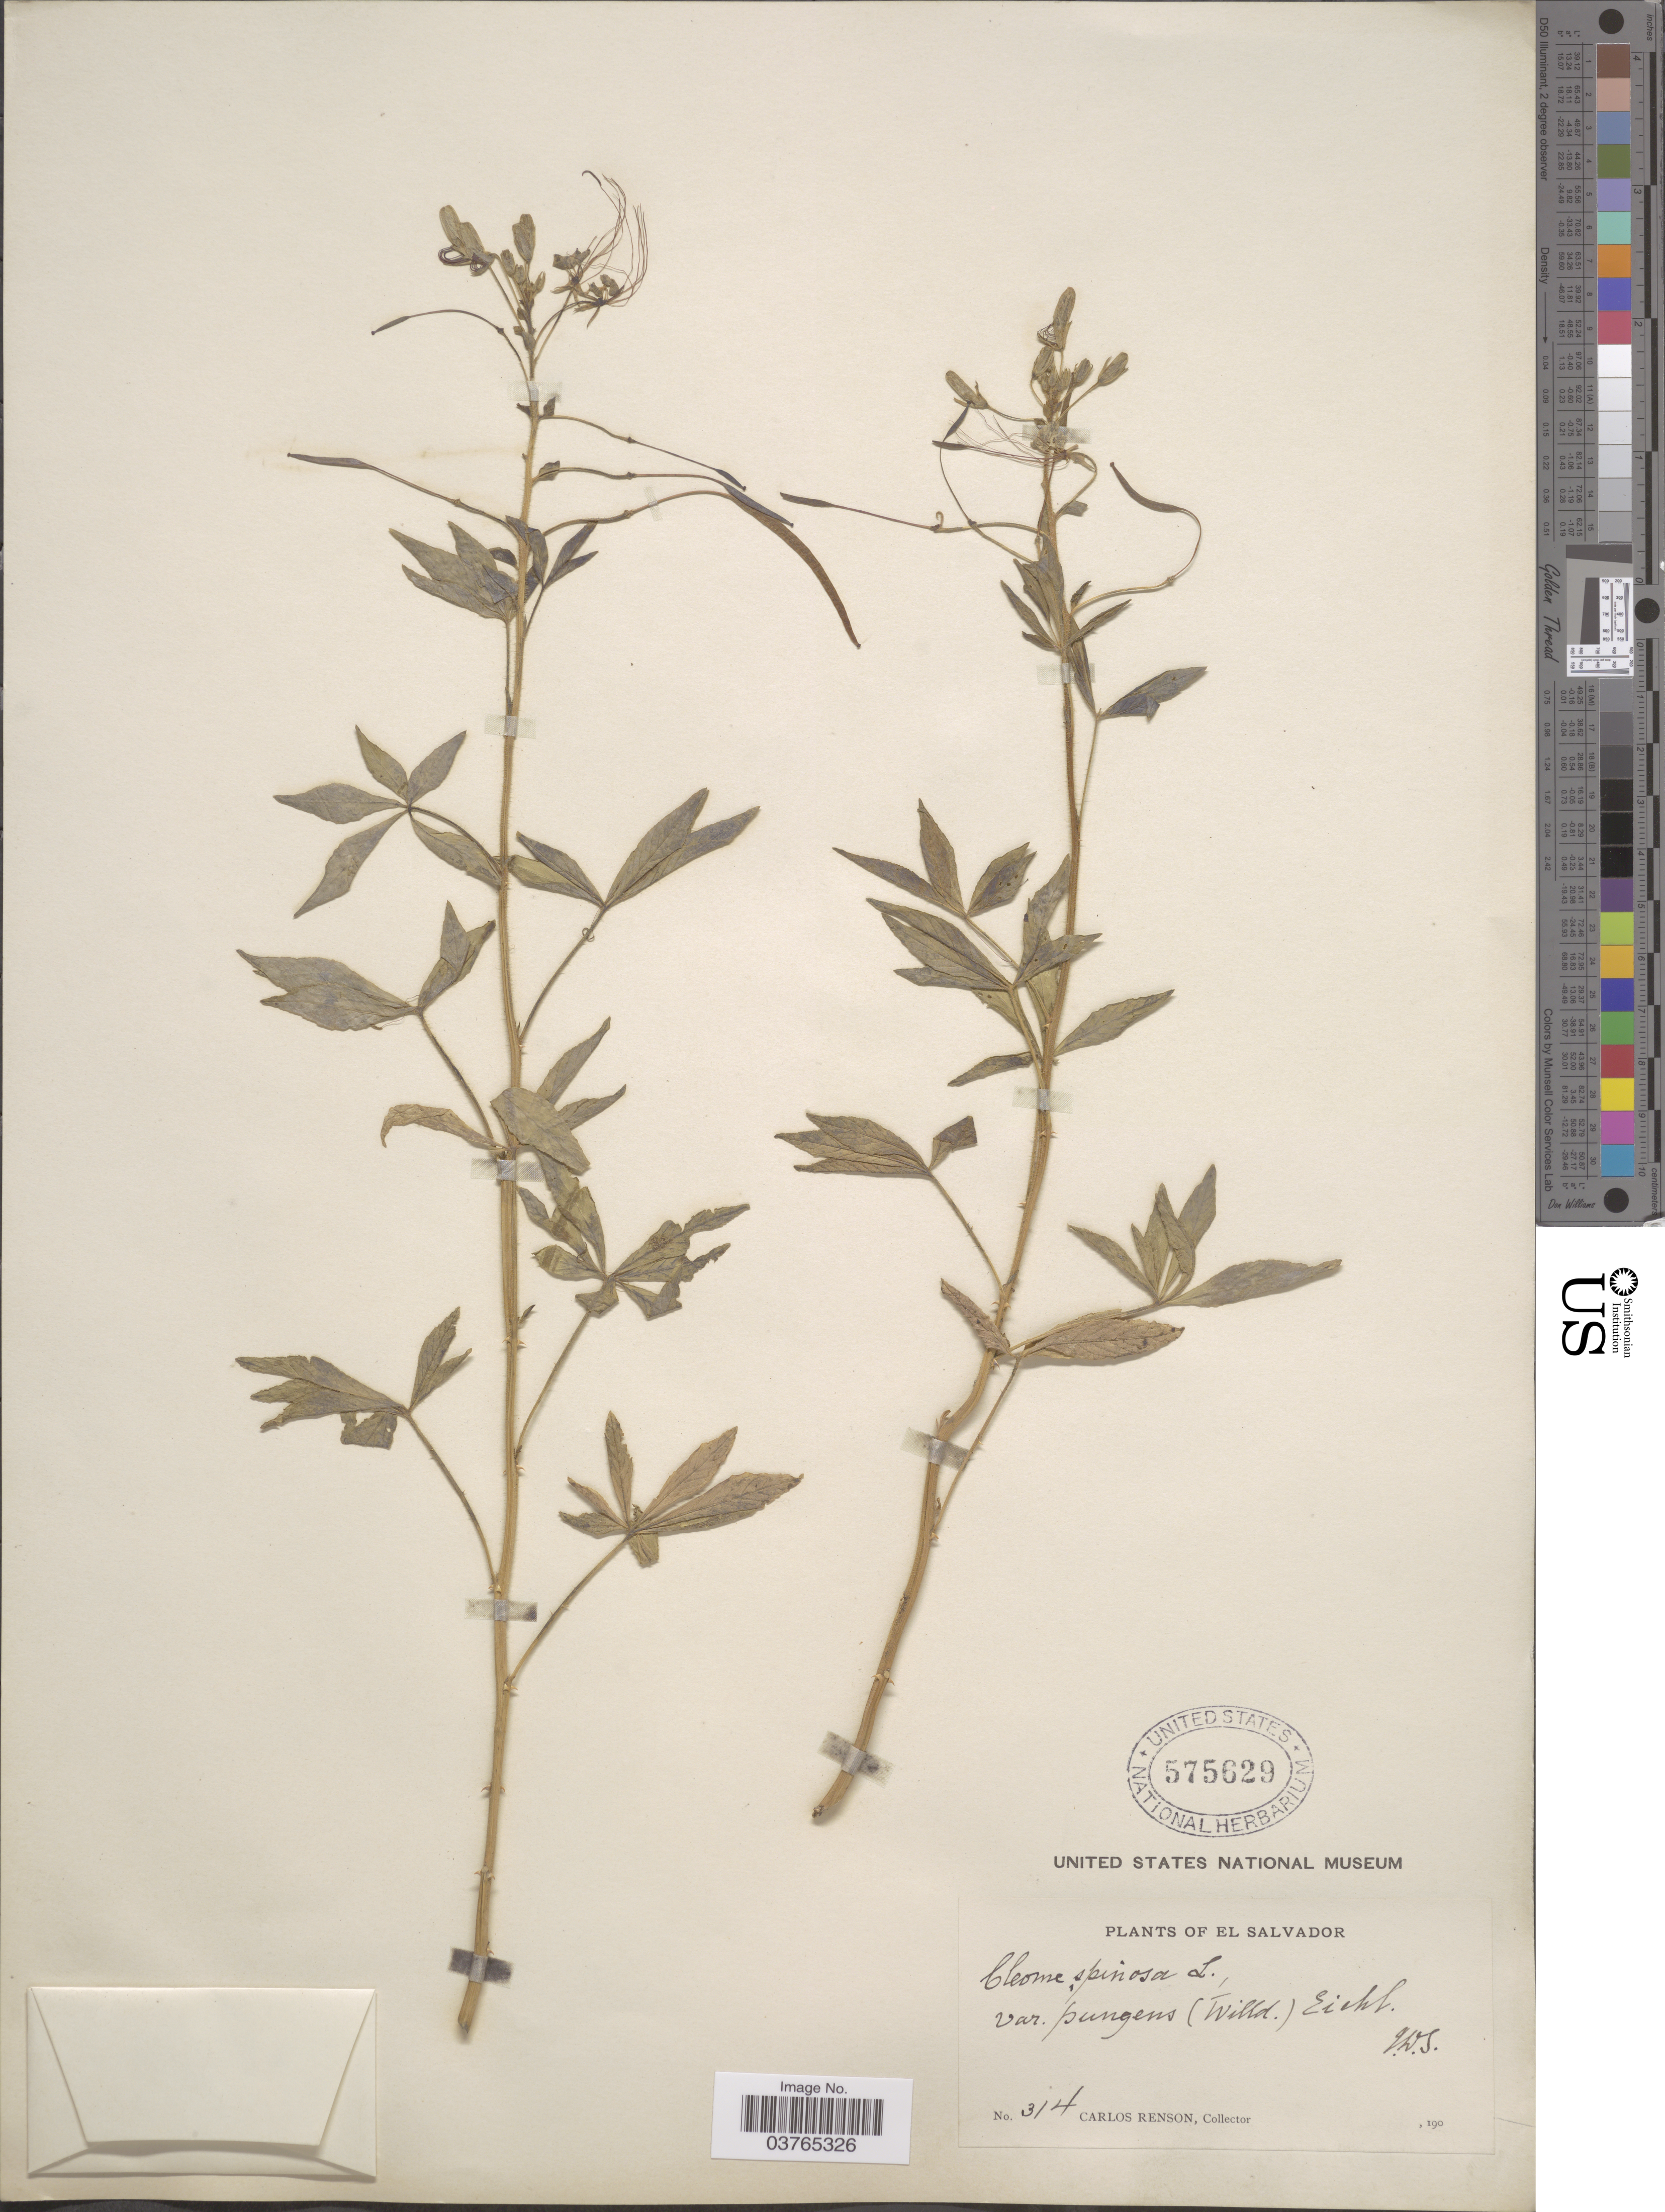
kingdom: Plantae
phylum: Tracheophyta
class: Magnoliopsida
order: Brassicales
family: Cleomaceae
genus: Tarenaya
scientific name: Tarenaya spinosa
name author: (Jacq.) Raf.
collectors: C. Renson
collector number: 314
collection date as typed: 190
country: El Salvador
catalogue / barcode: US 575629